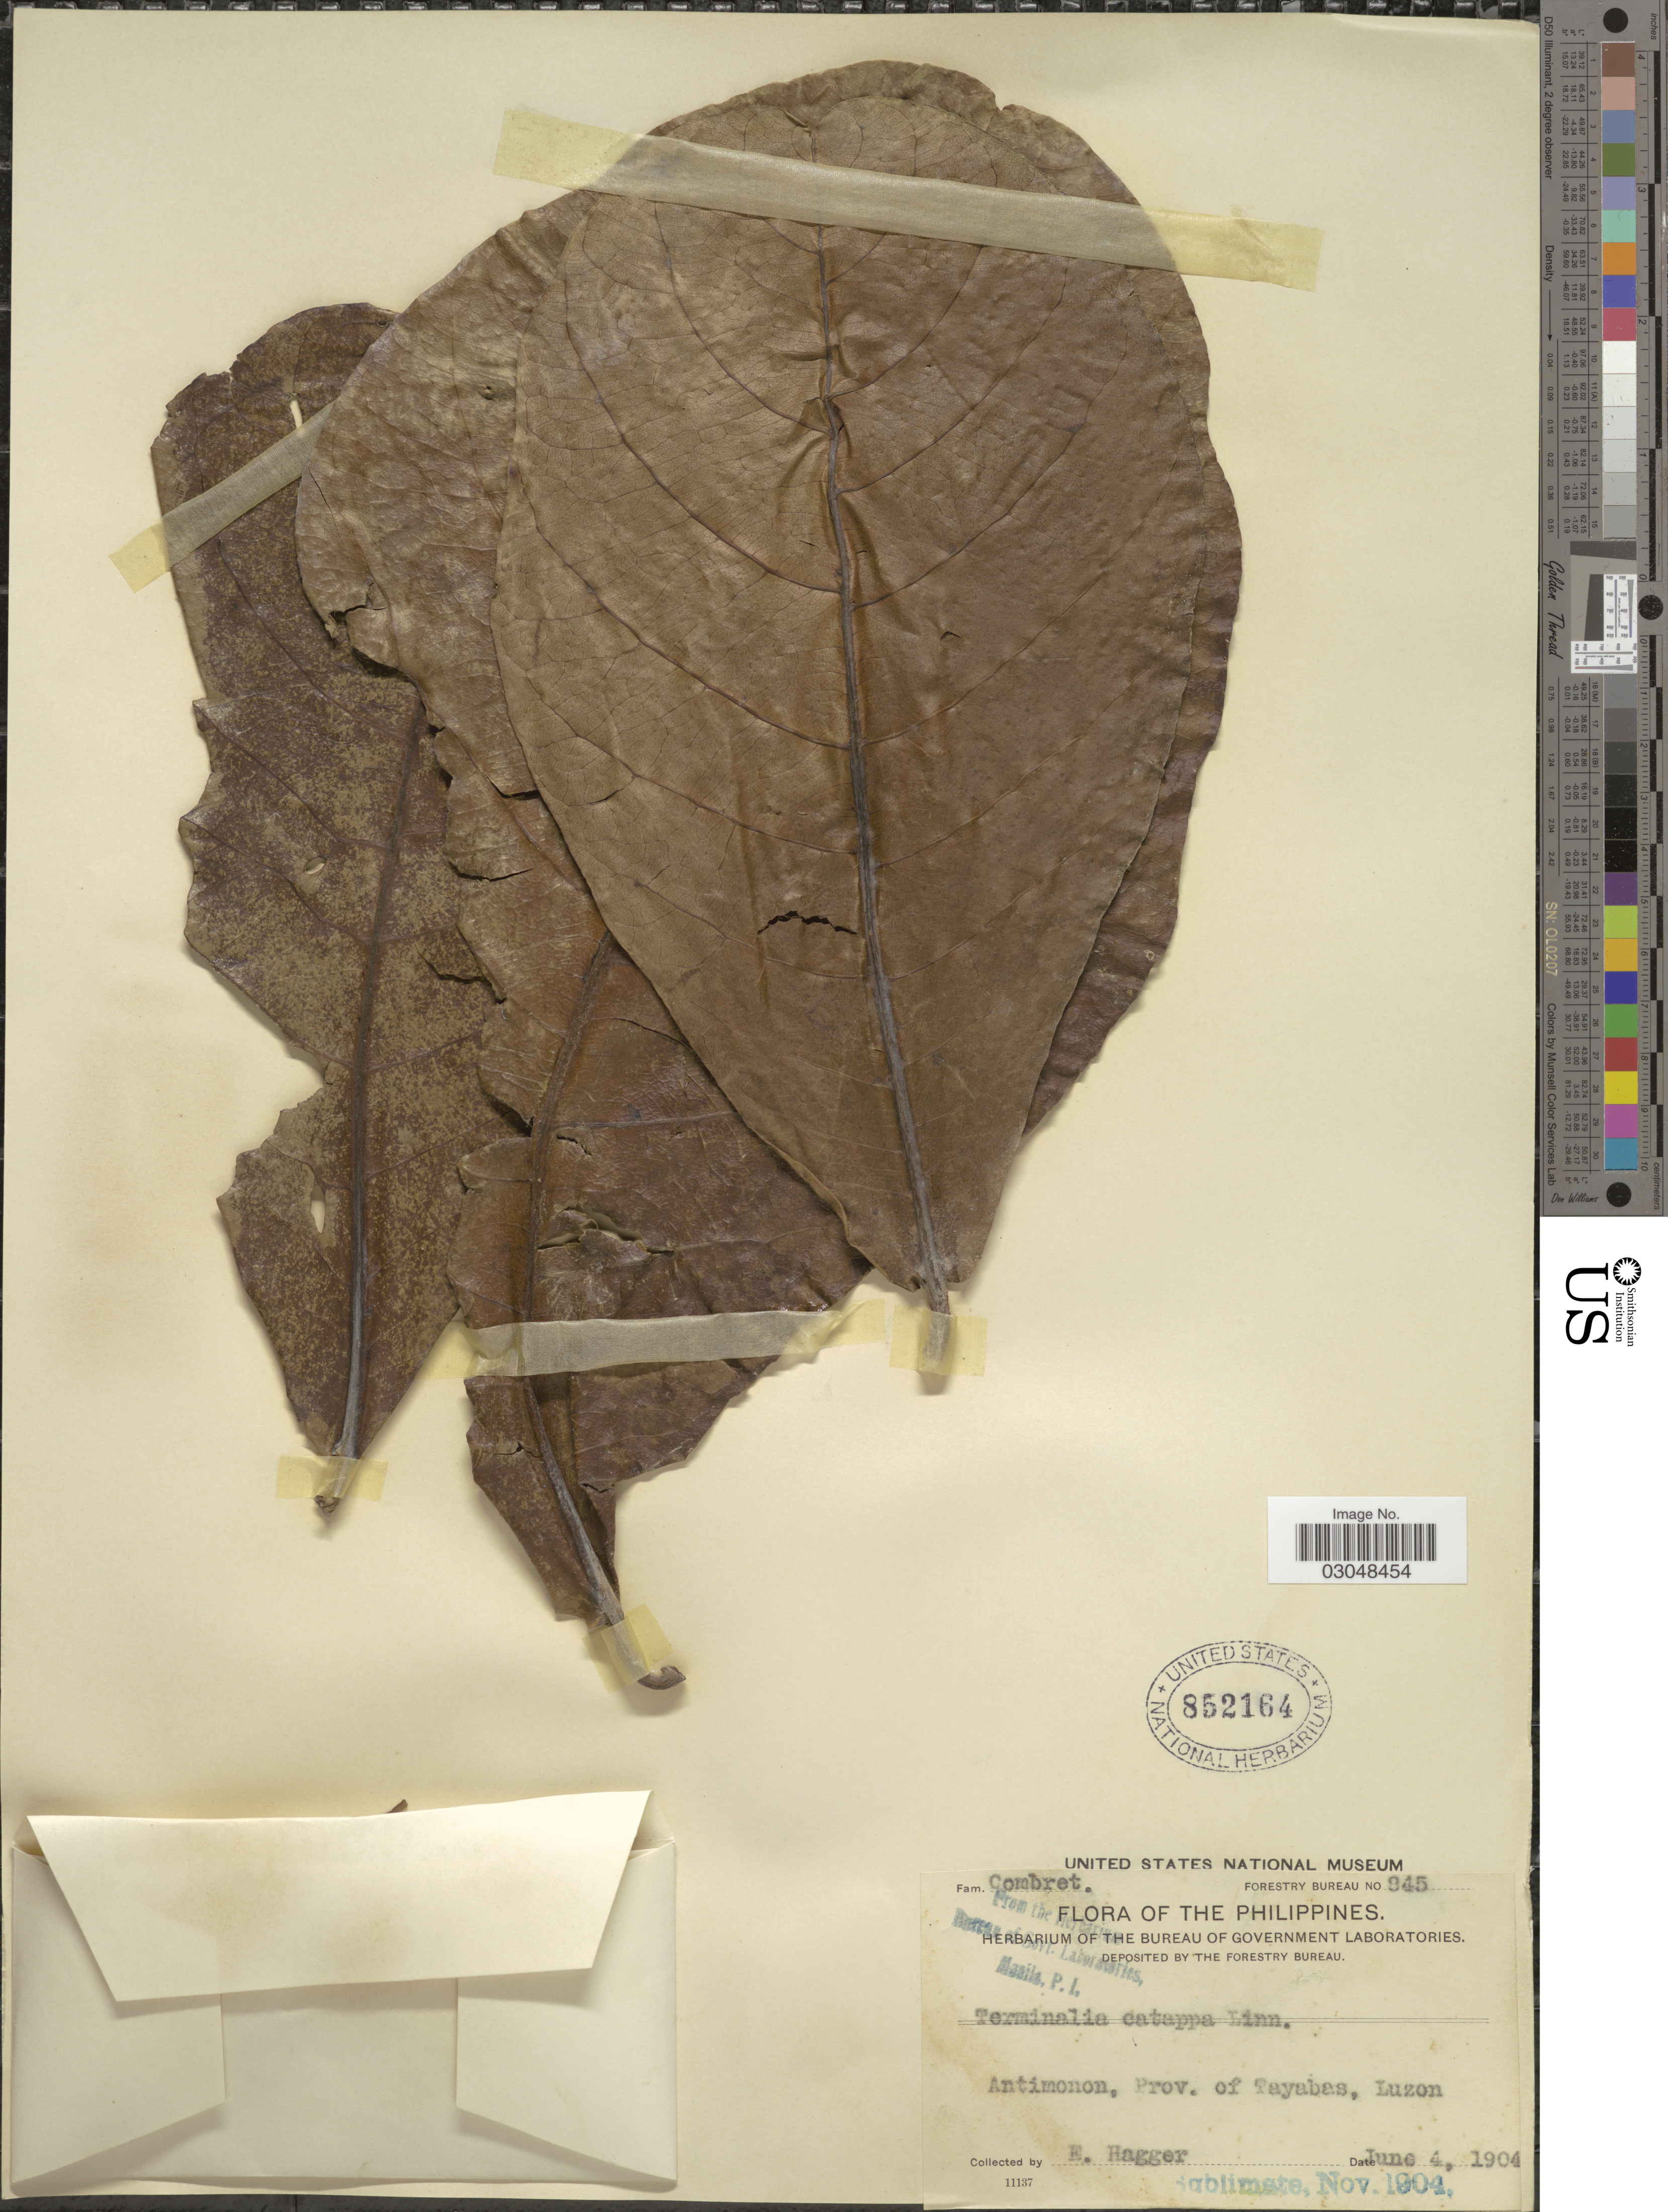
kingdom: Plantae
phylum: Tracheophyta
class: Magnoliopsida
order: Myrtales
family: Combretaceae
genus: Terminalia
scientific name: Terminalia catappa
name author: L.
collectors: E. Hagger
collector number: Forestry Bureau 945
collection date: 1904-06-04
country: Philippines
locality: Antimonon, Prov. of Tayabas, Luzon.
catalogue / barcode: US 852164